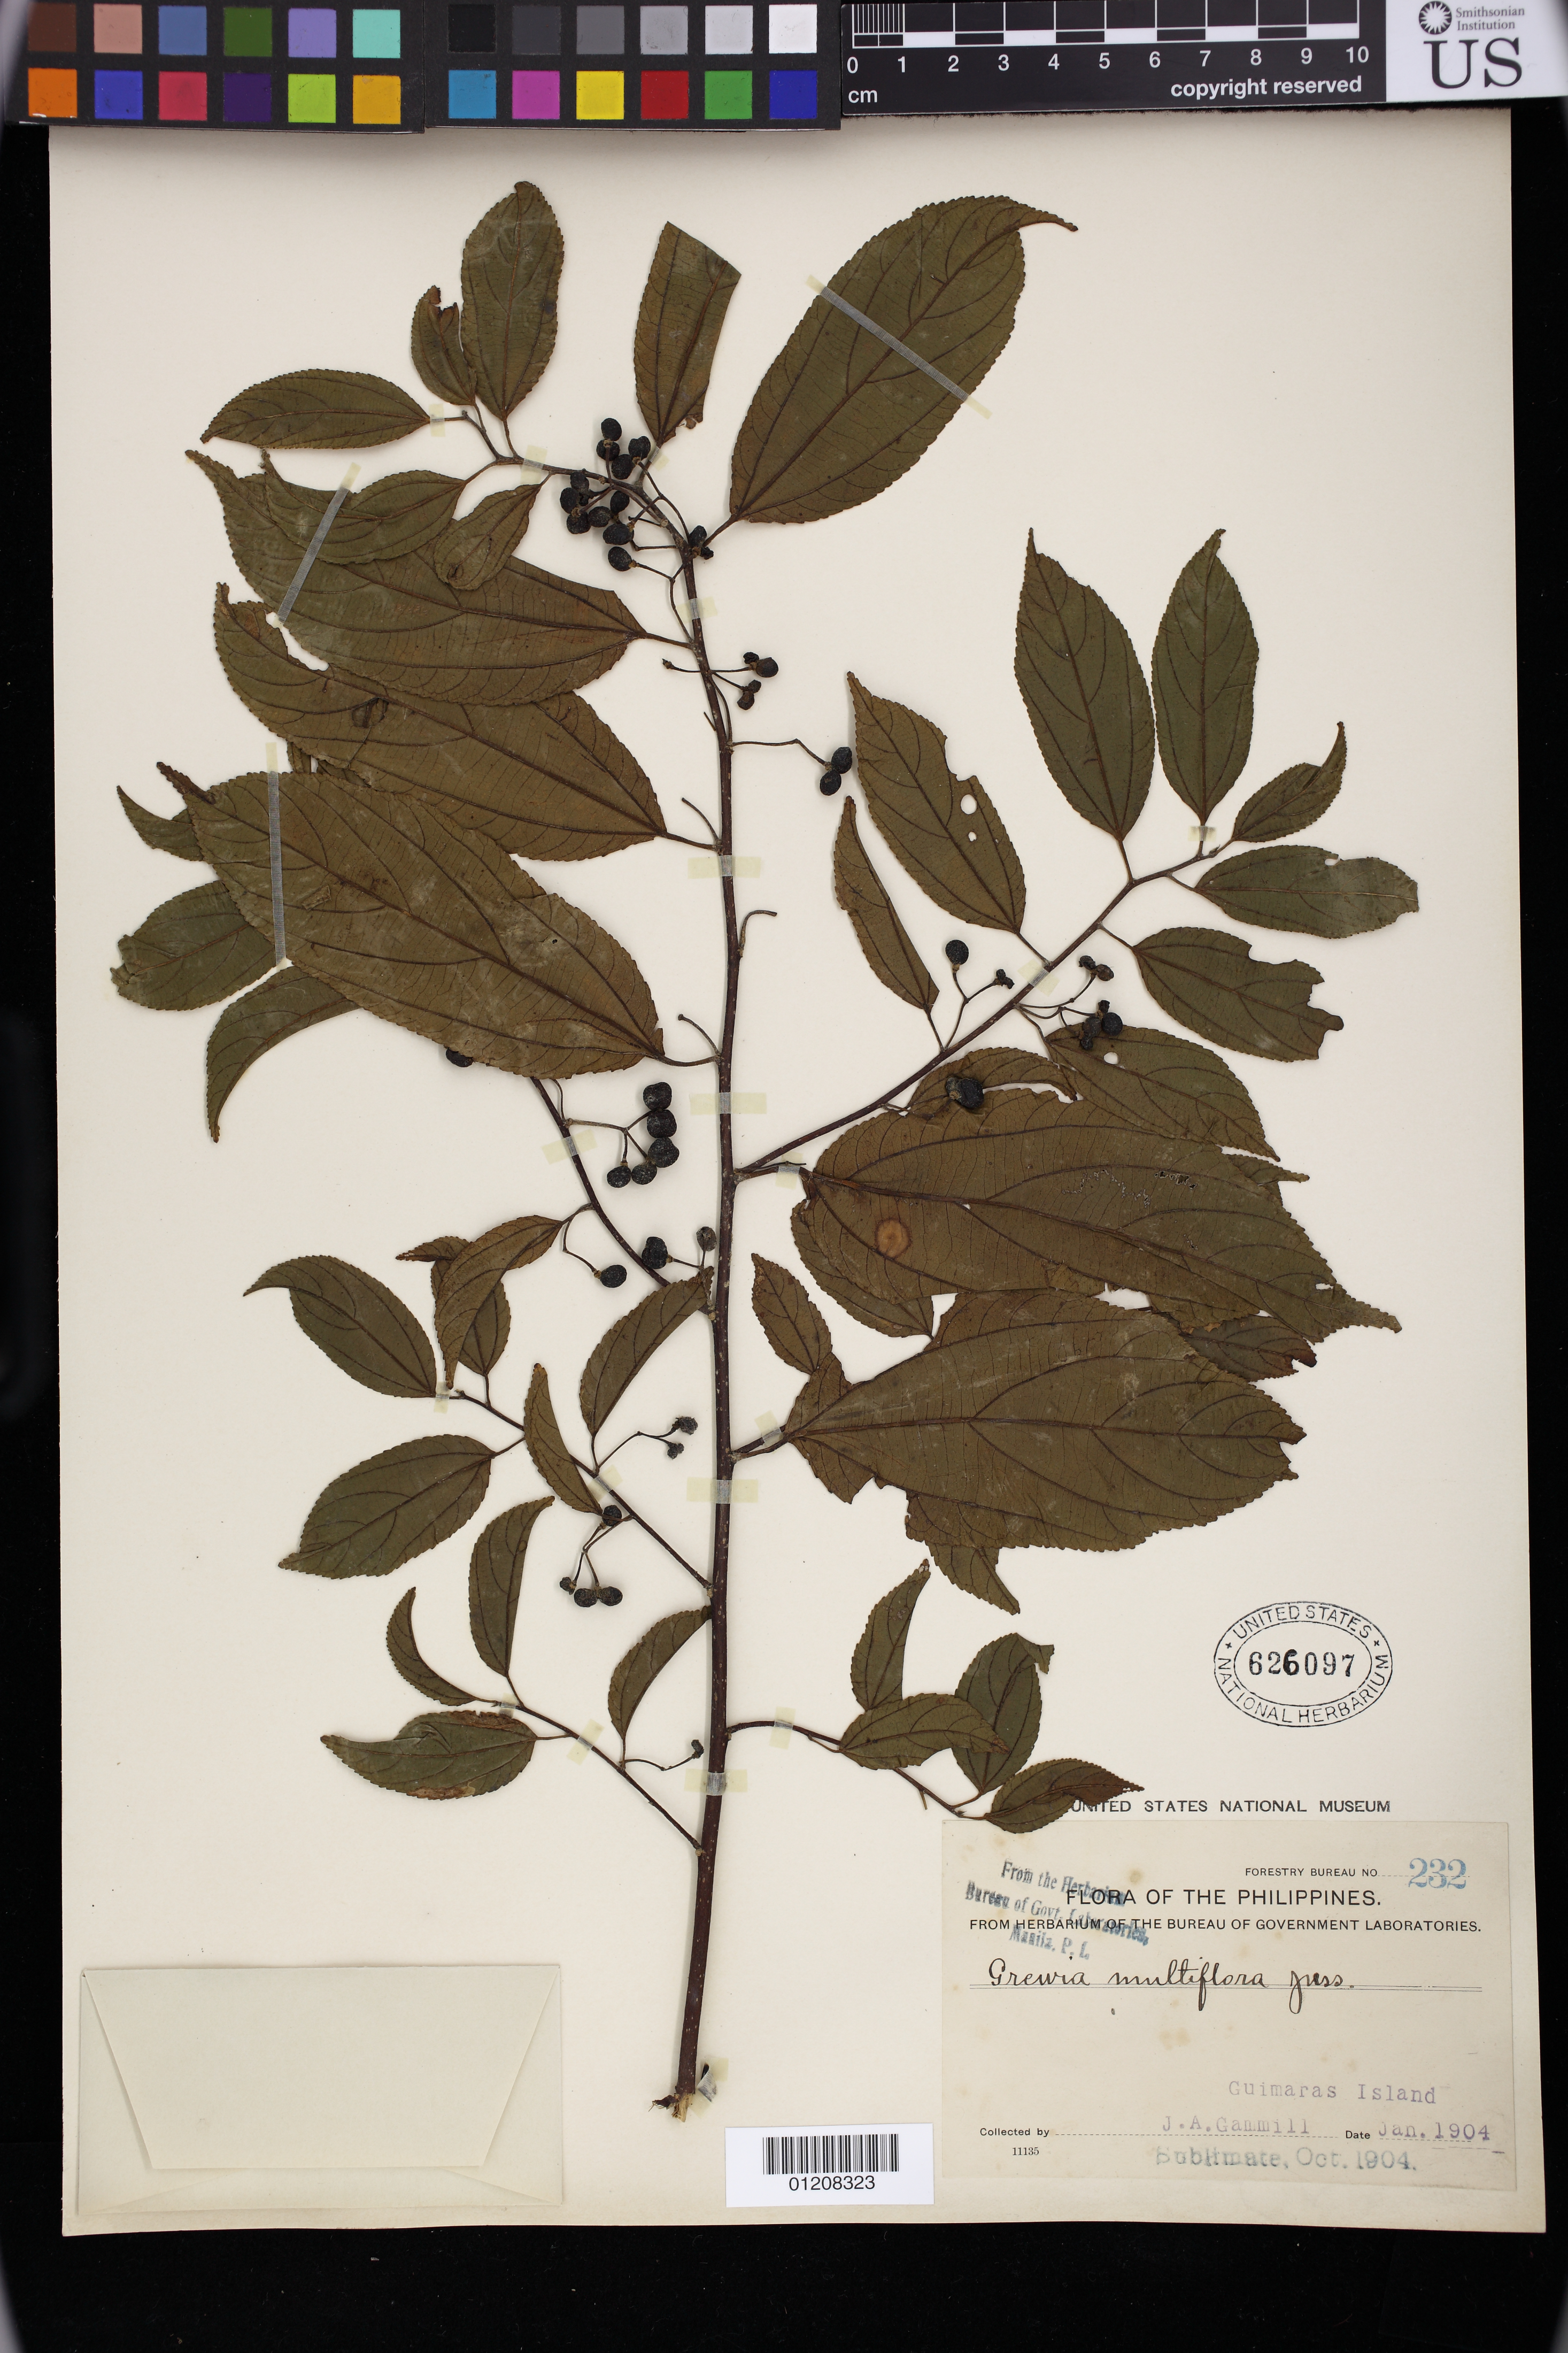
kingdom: Plantae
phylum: Tracheophyta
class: Magnoliopsida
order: Malvales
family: Malvaceae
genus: Grewia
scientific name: Grewia multiflora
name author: Juss.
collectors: J. Gammill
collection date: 1904-01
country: Philippines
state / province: Western Visayas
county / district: Guimaras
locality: Guimaras Island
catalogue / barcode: US 626097